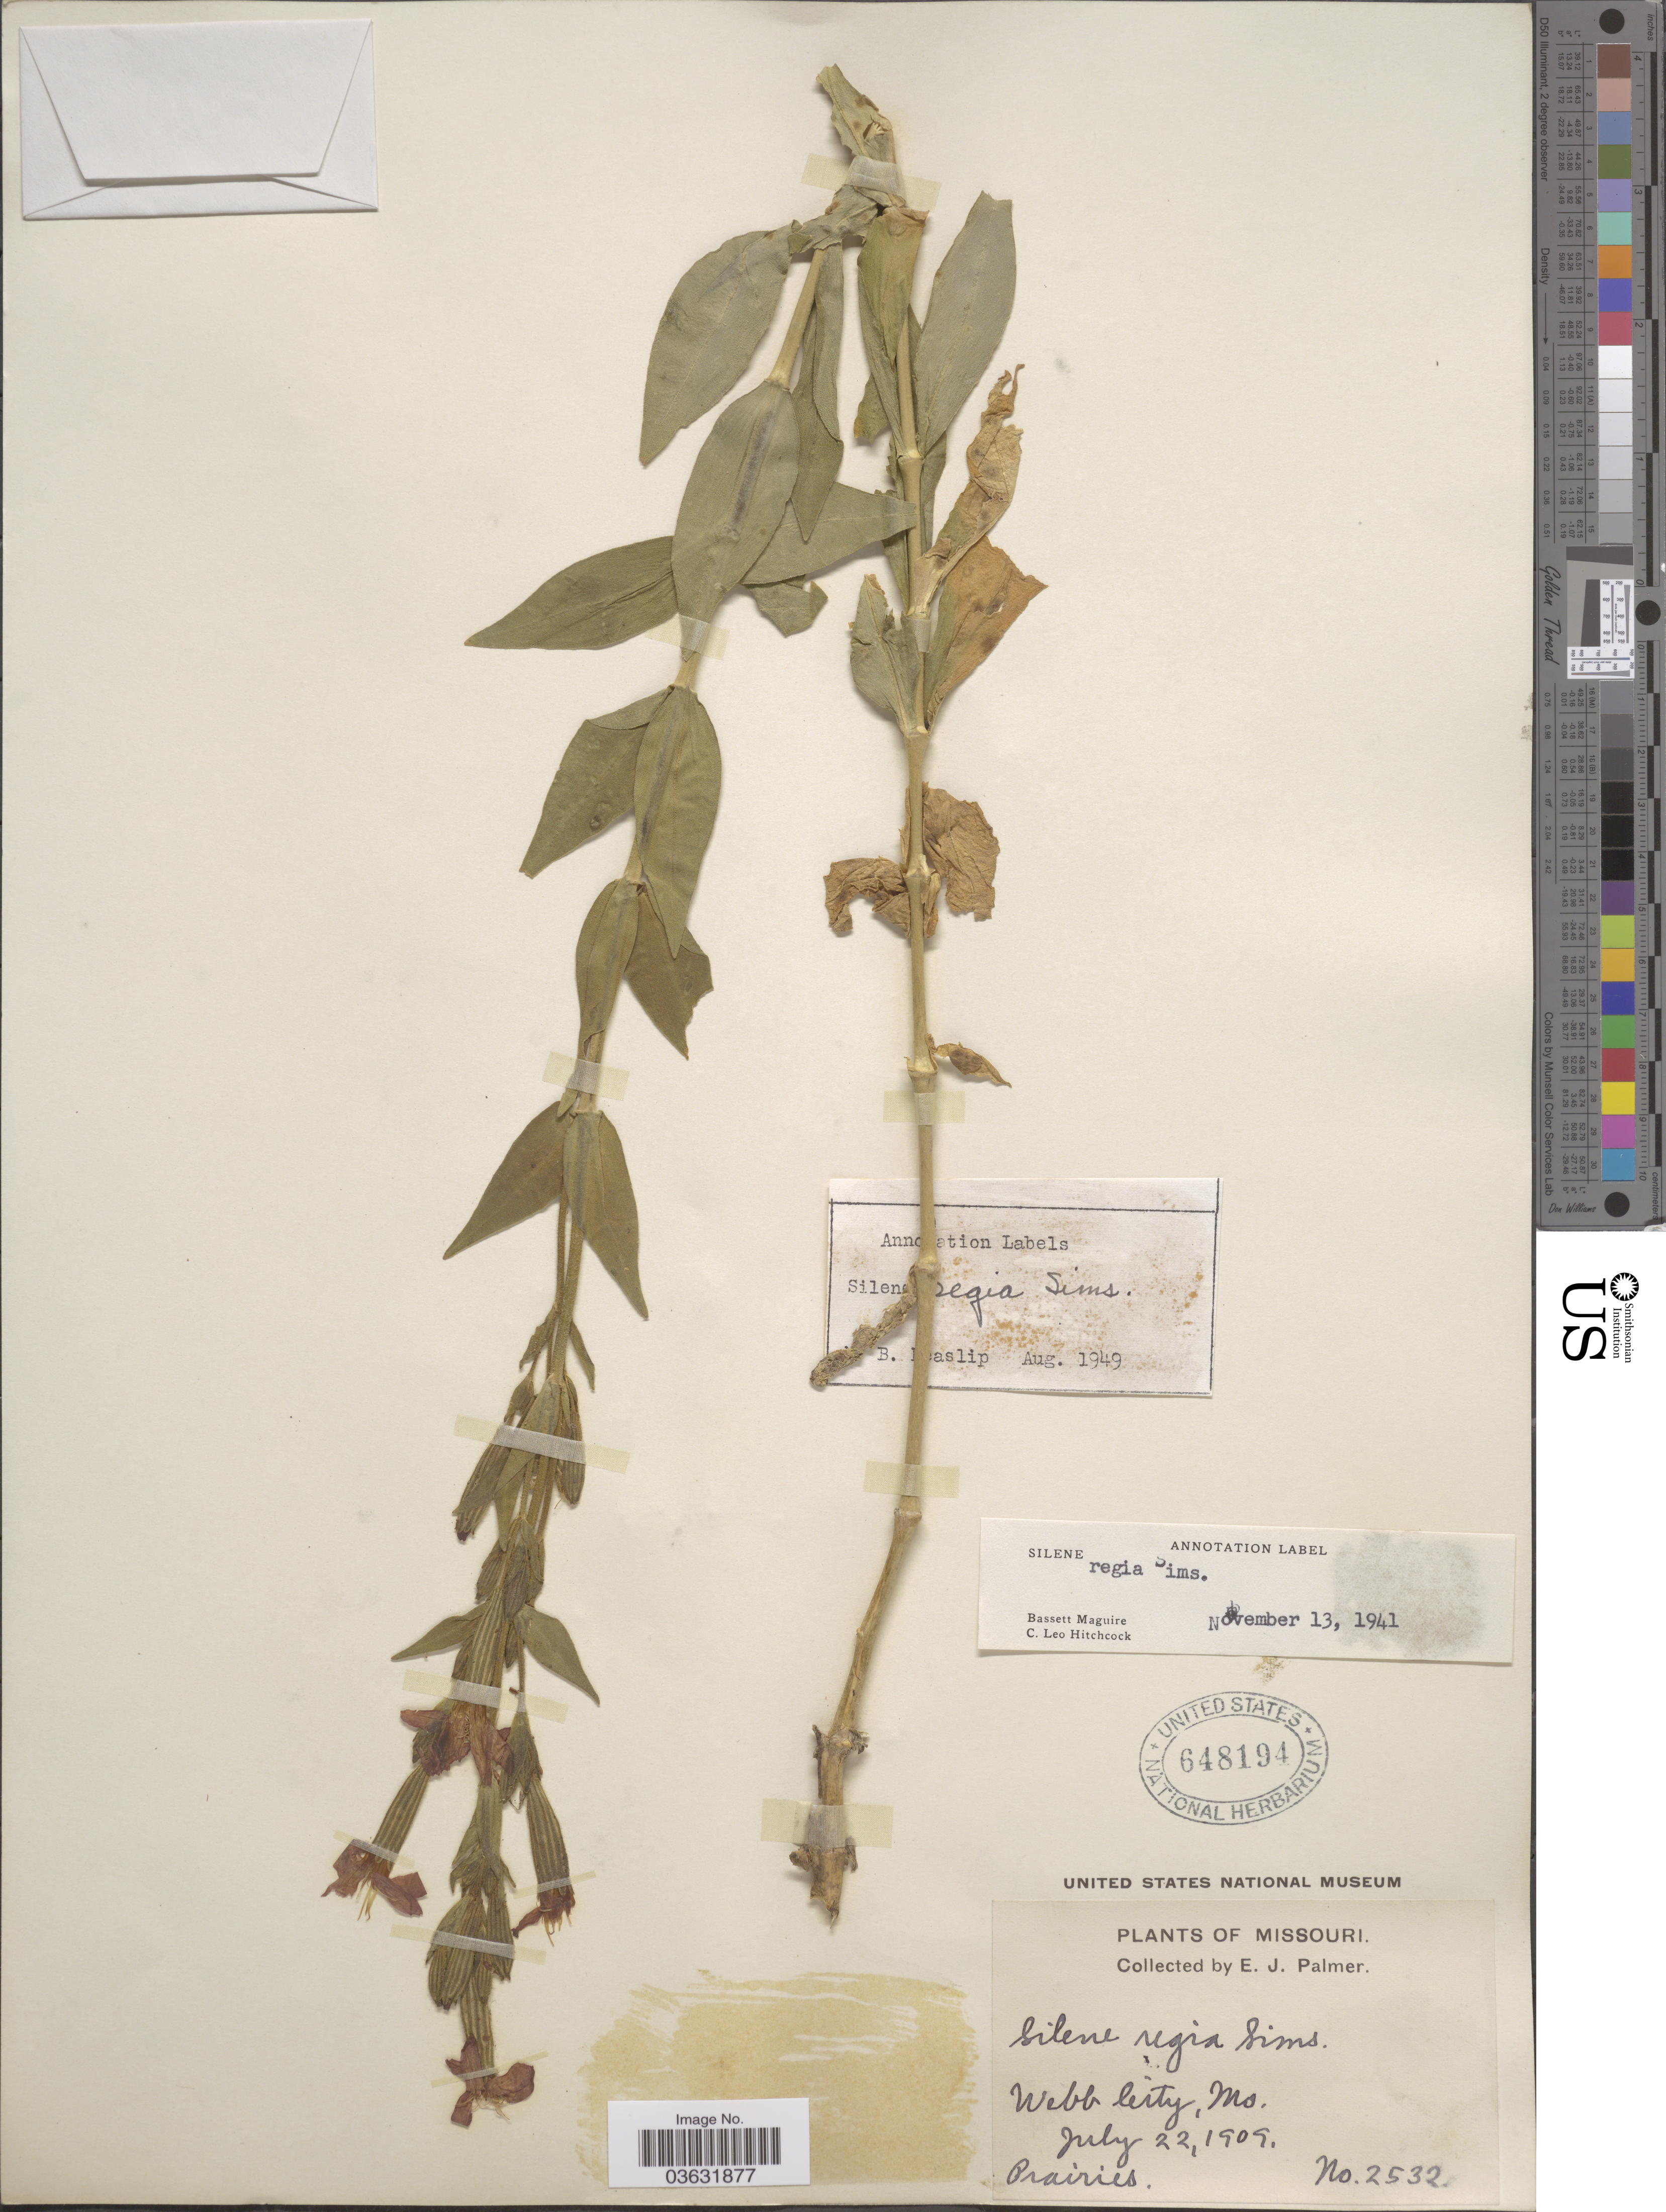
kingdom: Plantae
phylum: Tracheophyta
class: Magnoliopsida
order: Caryophyllales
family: Caryophyllaceae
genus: Silene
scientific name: Silene regia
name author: Sims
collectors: E. J. Palmer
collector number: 2532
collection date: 1909-07-22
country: United States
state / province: Missouri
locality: Webb City.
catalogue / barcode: US 648194